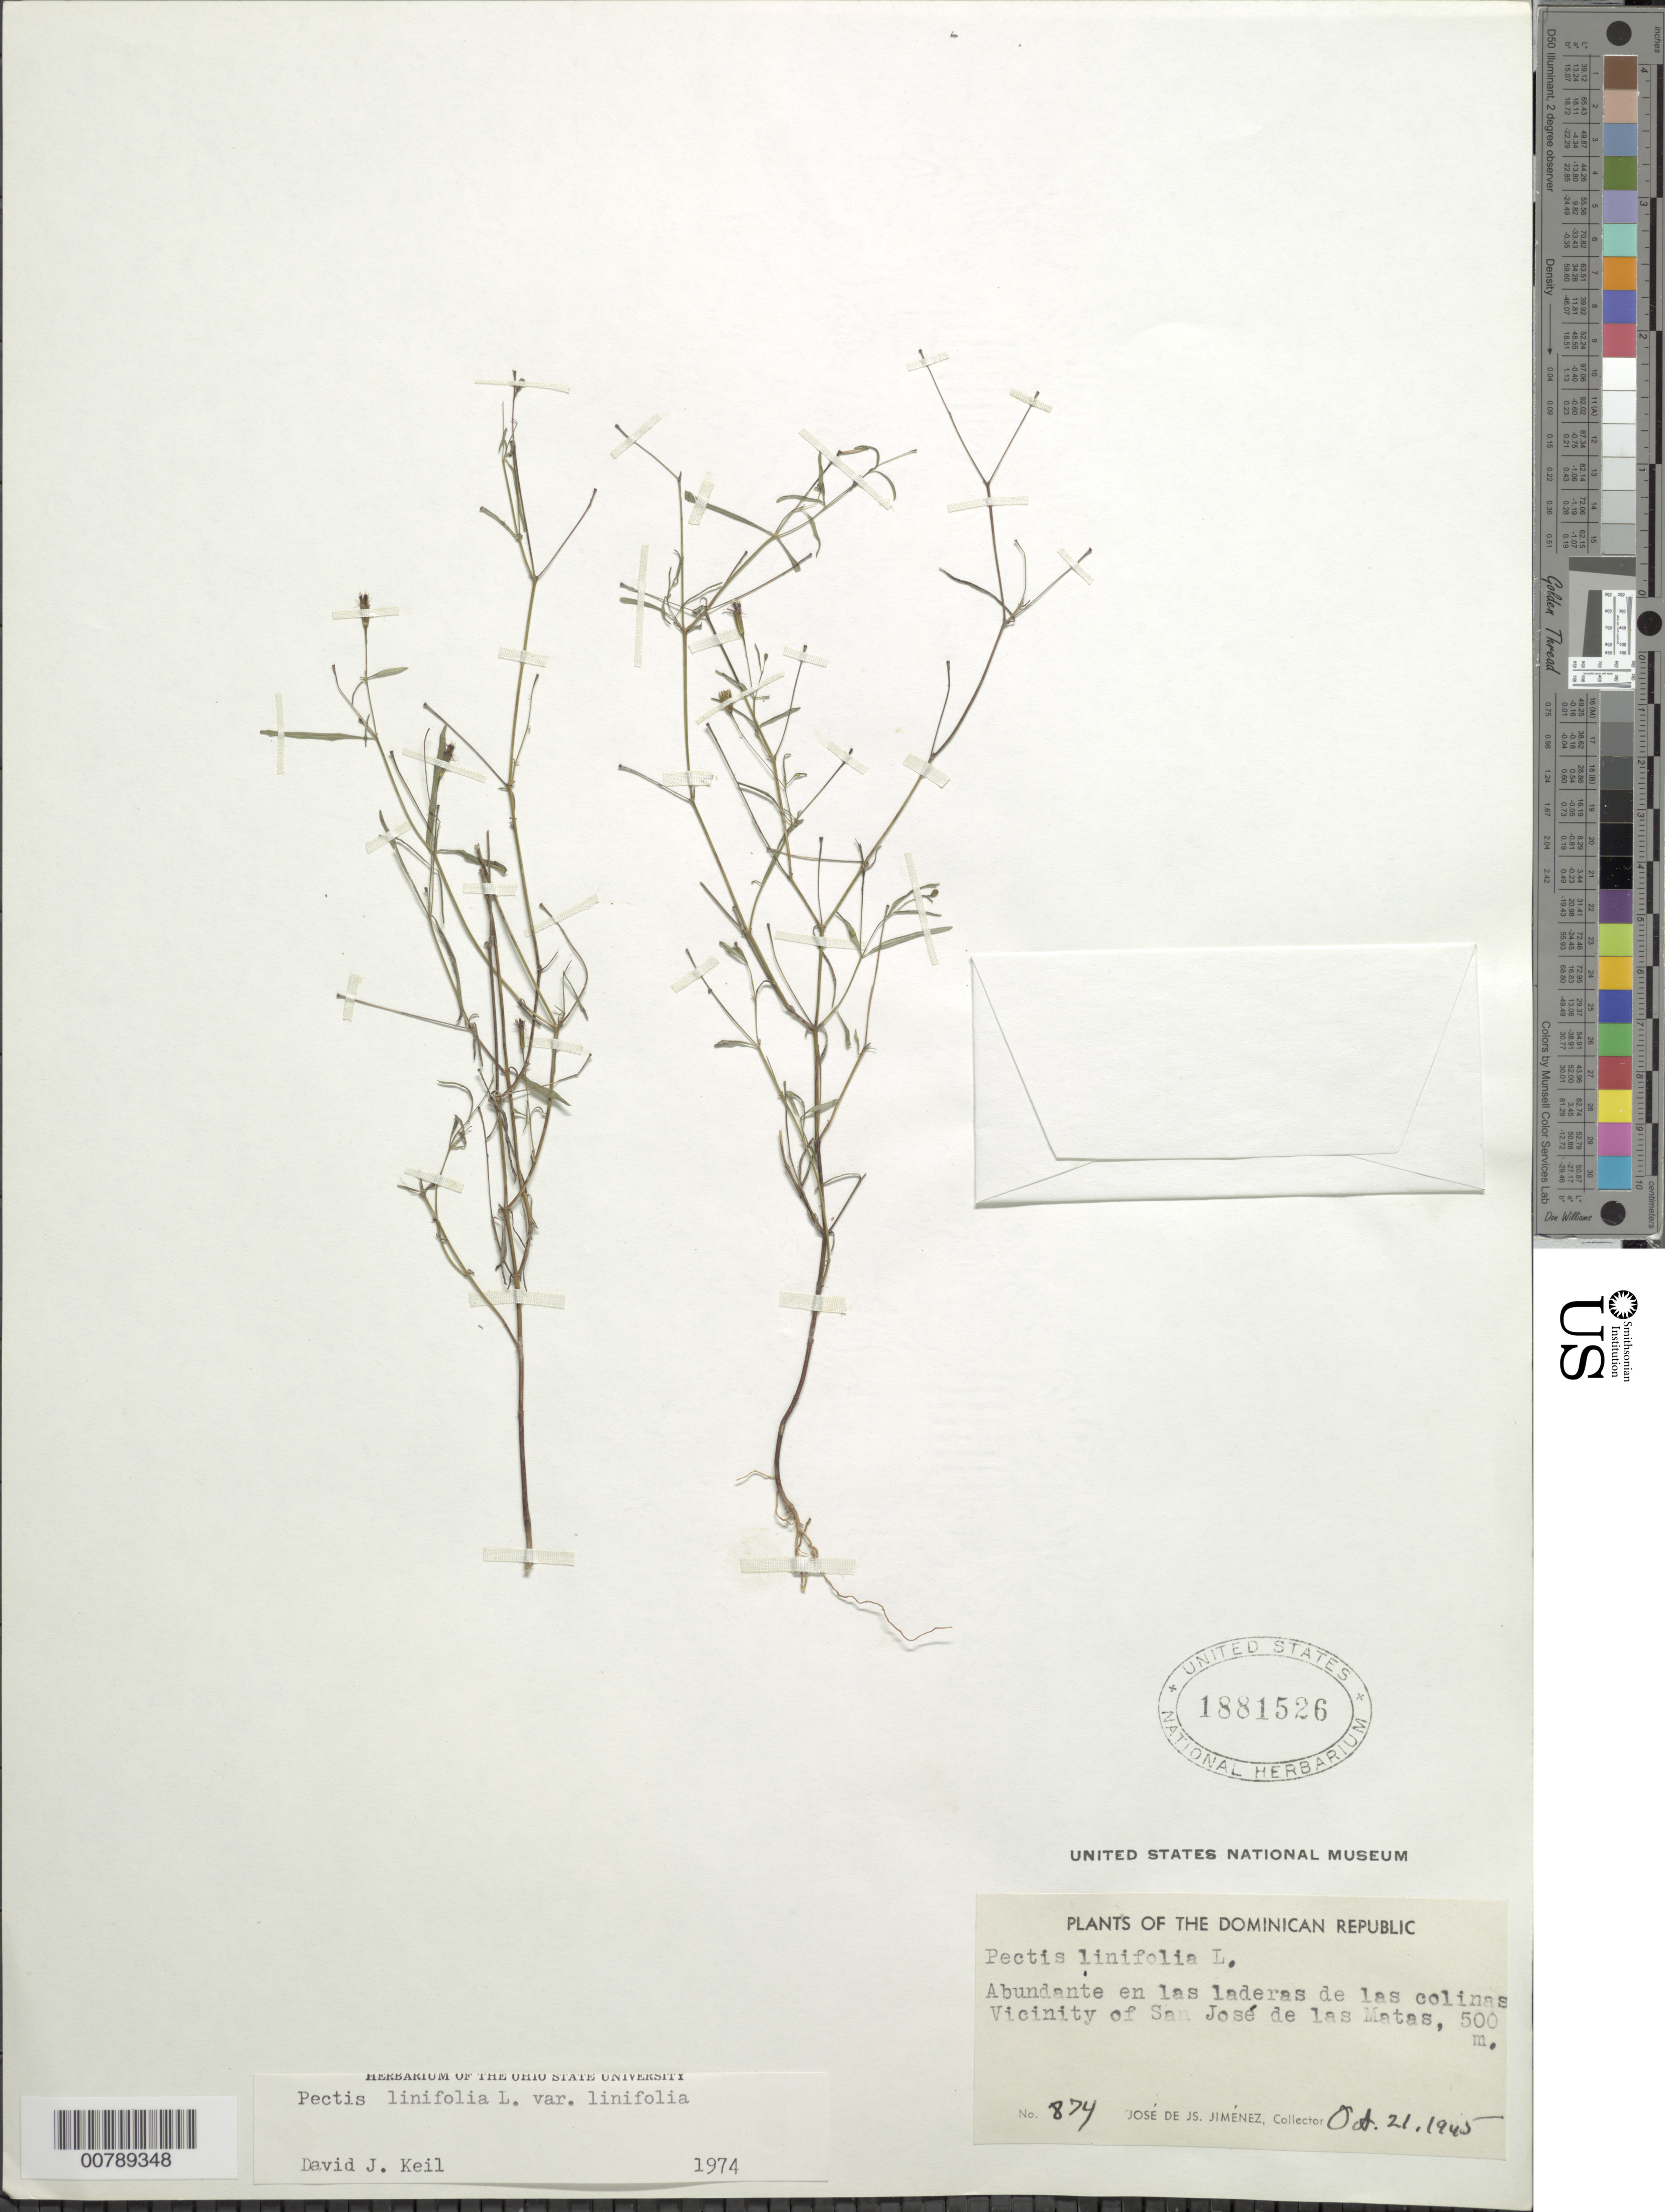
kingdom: Plantae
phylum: Tracheophyta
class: Magnoliopsida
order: Asterales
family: Asteraceae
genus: Pectis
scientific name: Pectis linifolia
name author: L.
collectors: J. J. Jiménez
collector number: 874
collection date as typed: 21 Oct 1945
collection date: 1945-10-21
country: Dominican Republic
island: Hispaniola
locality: Vicinity of San José de las Matas. Abundante en las laderas de las colinas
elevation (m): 500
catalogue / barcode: US 1881526